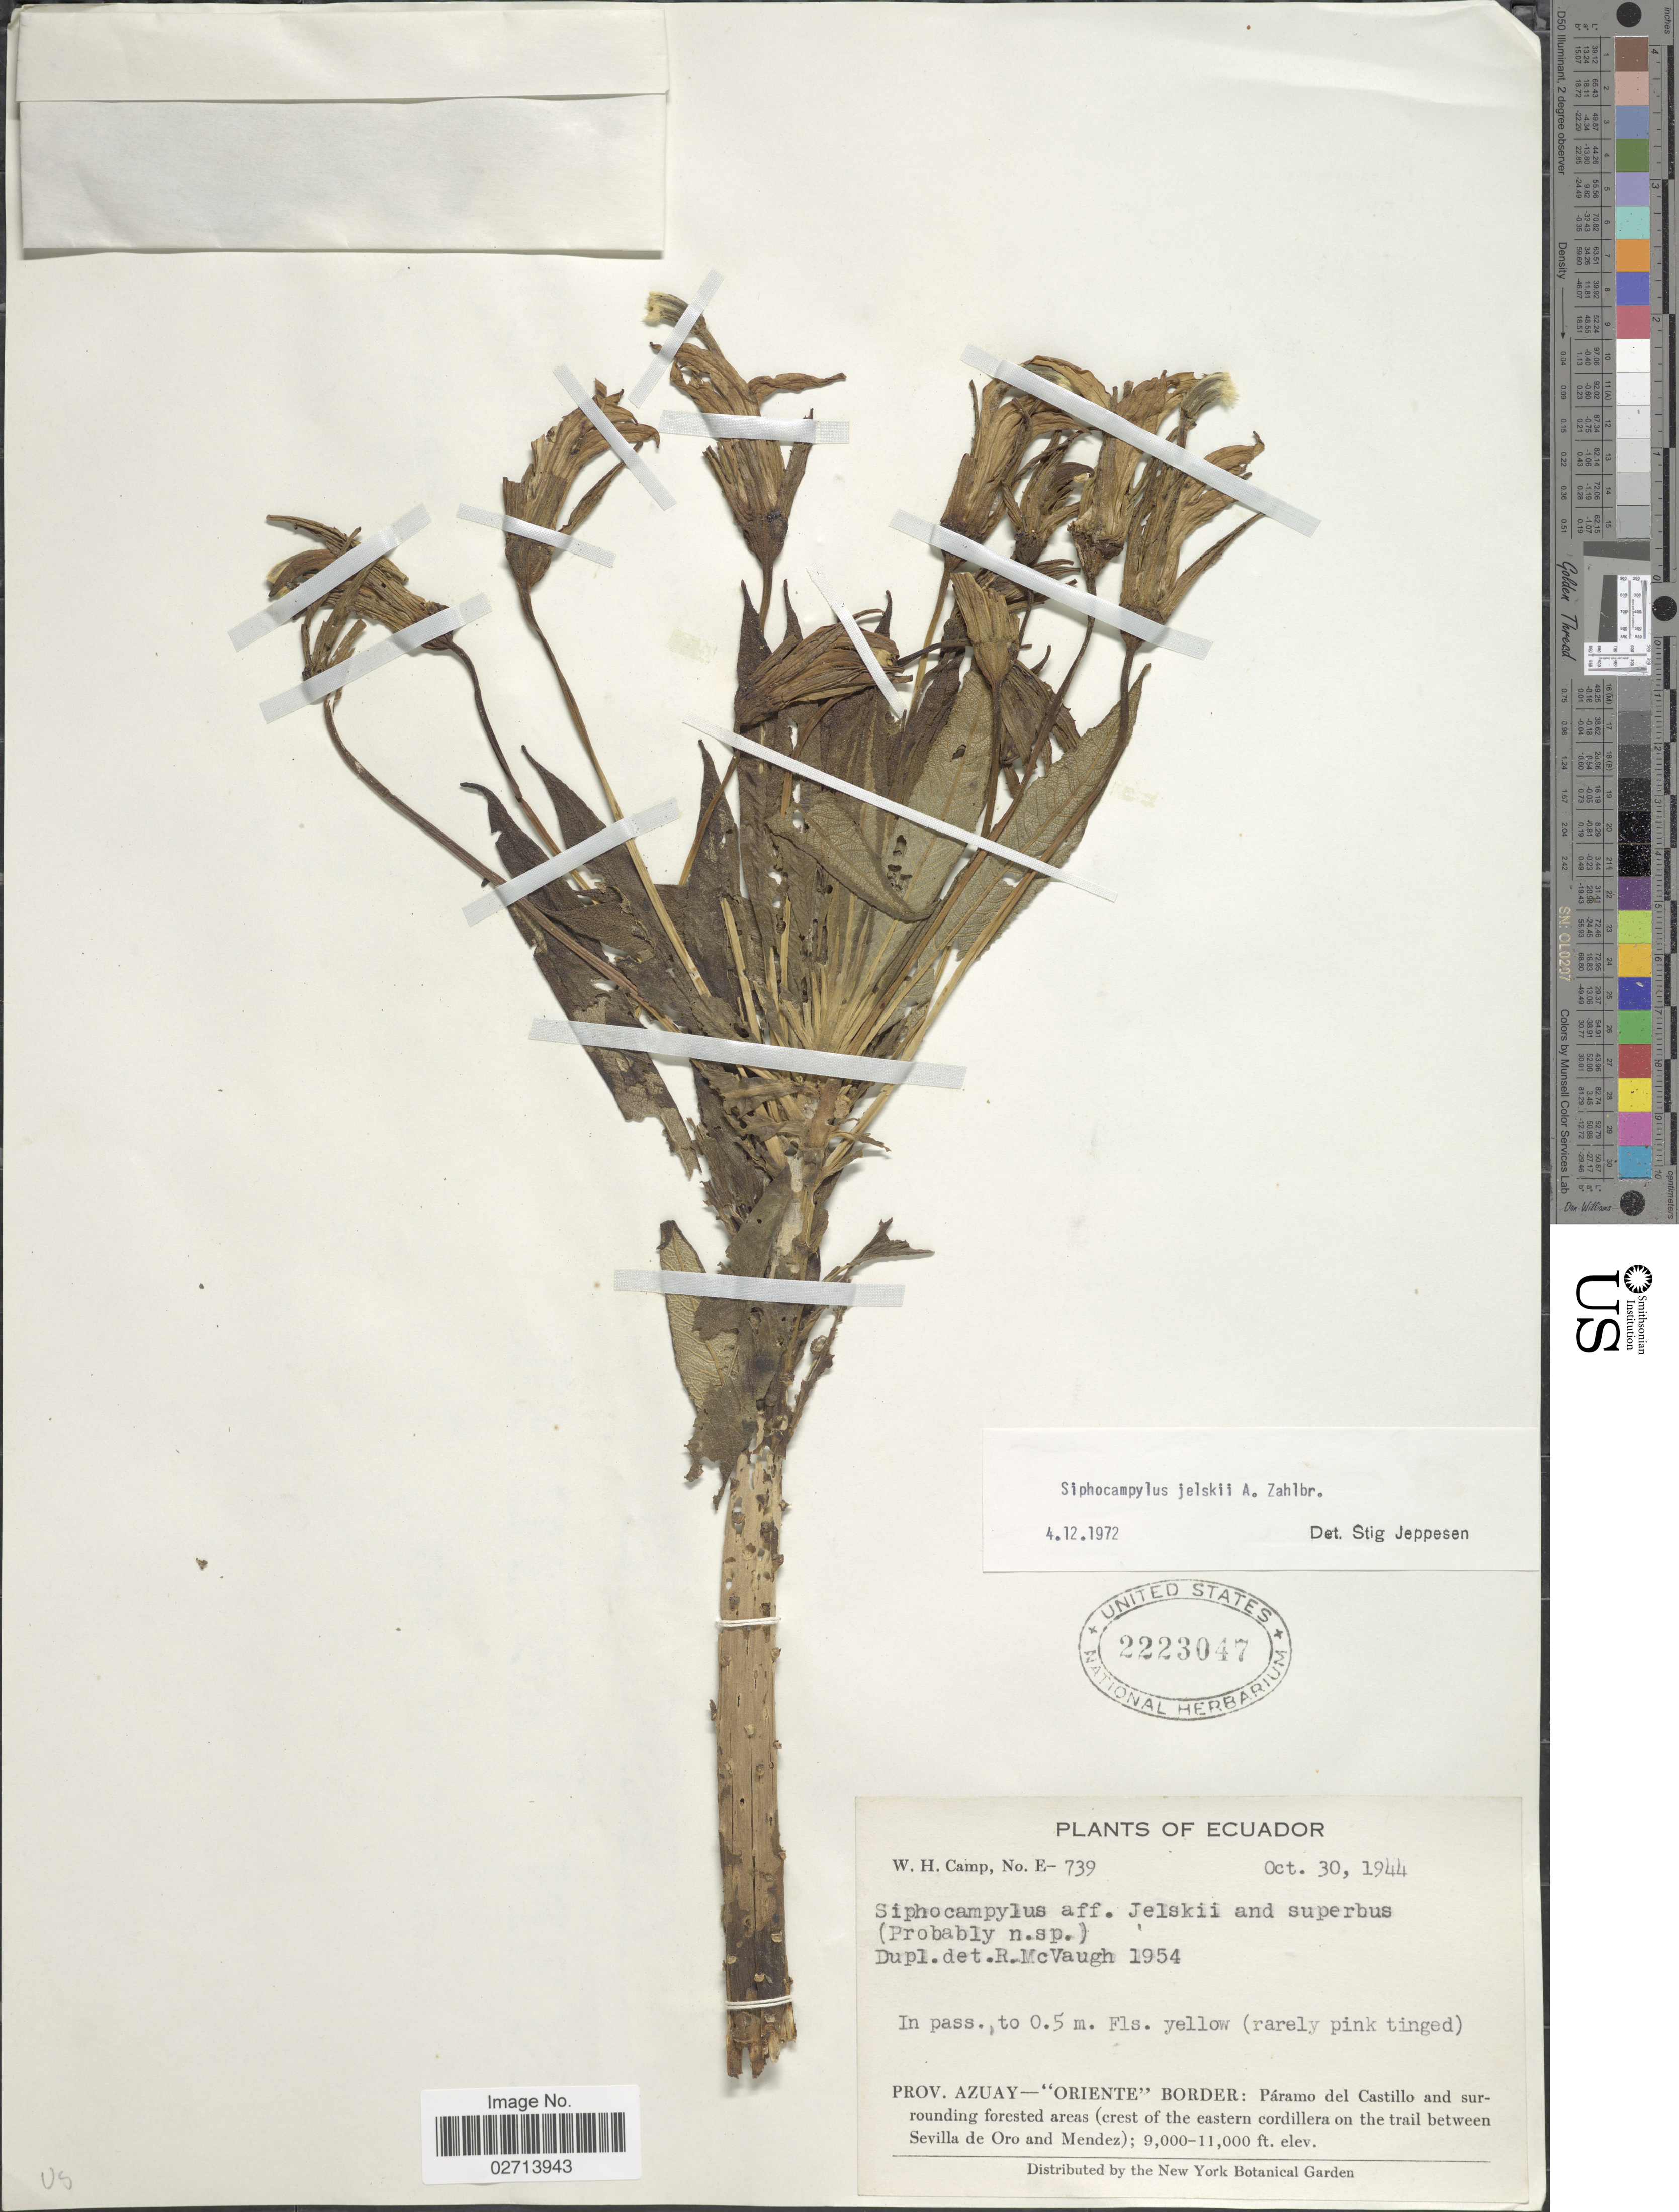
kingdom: Plantae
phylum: Tracheophyta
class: Magnoliopsida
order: Asterales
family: Campanulaceae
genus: Siphocampylus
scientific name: Siphocampylus jelskii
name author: Zahlbr.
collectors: W. H. Camp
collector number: E-739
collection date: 1944-10-30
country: Ecuador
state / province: Azuay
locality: Prov. Azuay-"Oriente" Border: Páramo del Castillo and surrounding forested areas (crest of the eastern cordillera on the trail between Sevilla de Oro and Mendez)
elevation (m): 2743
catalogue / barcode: US 2223047